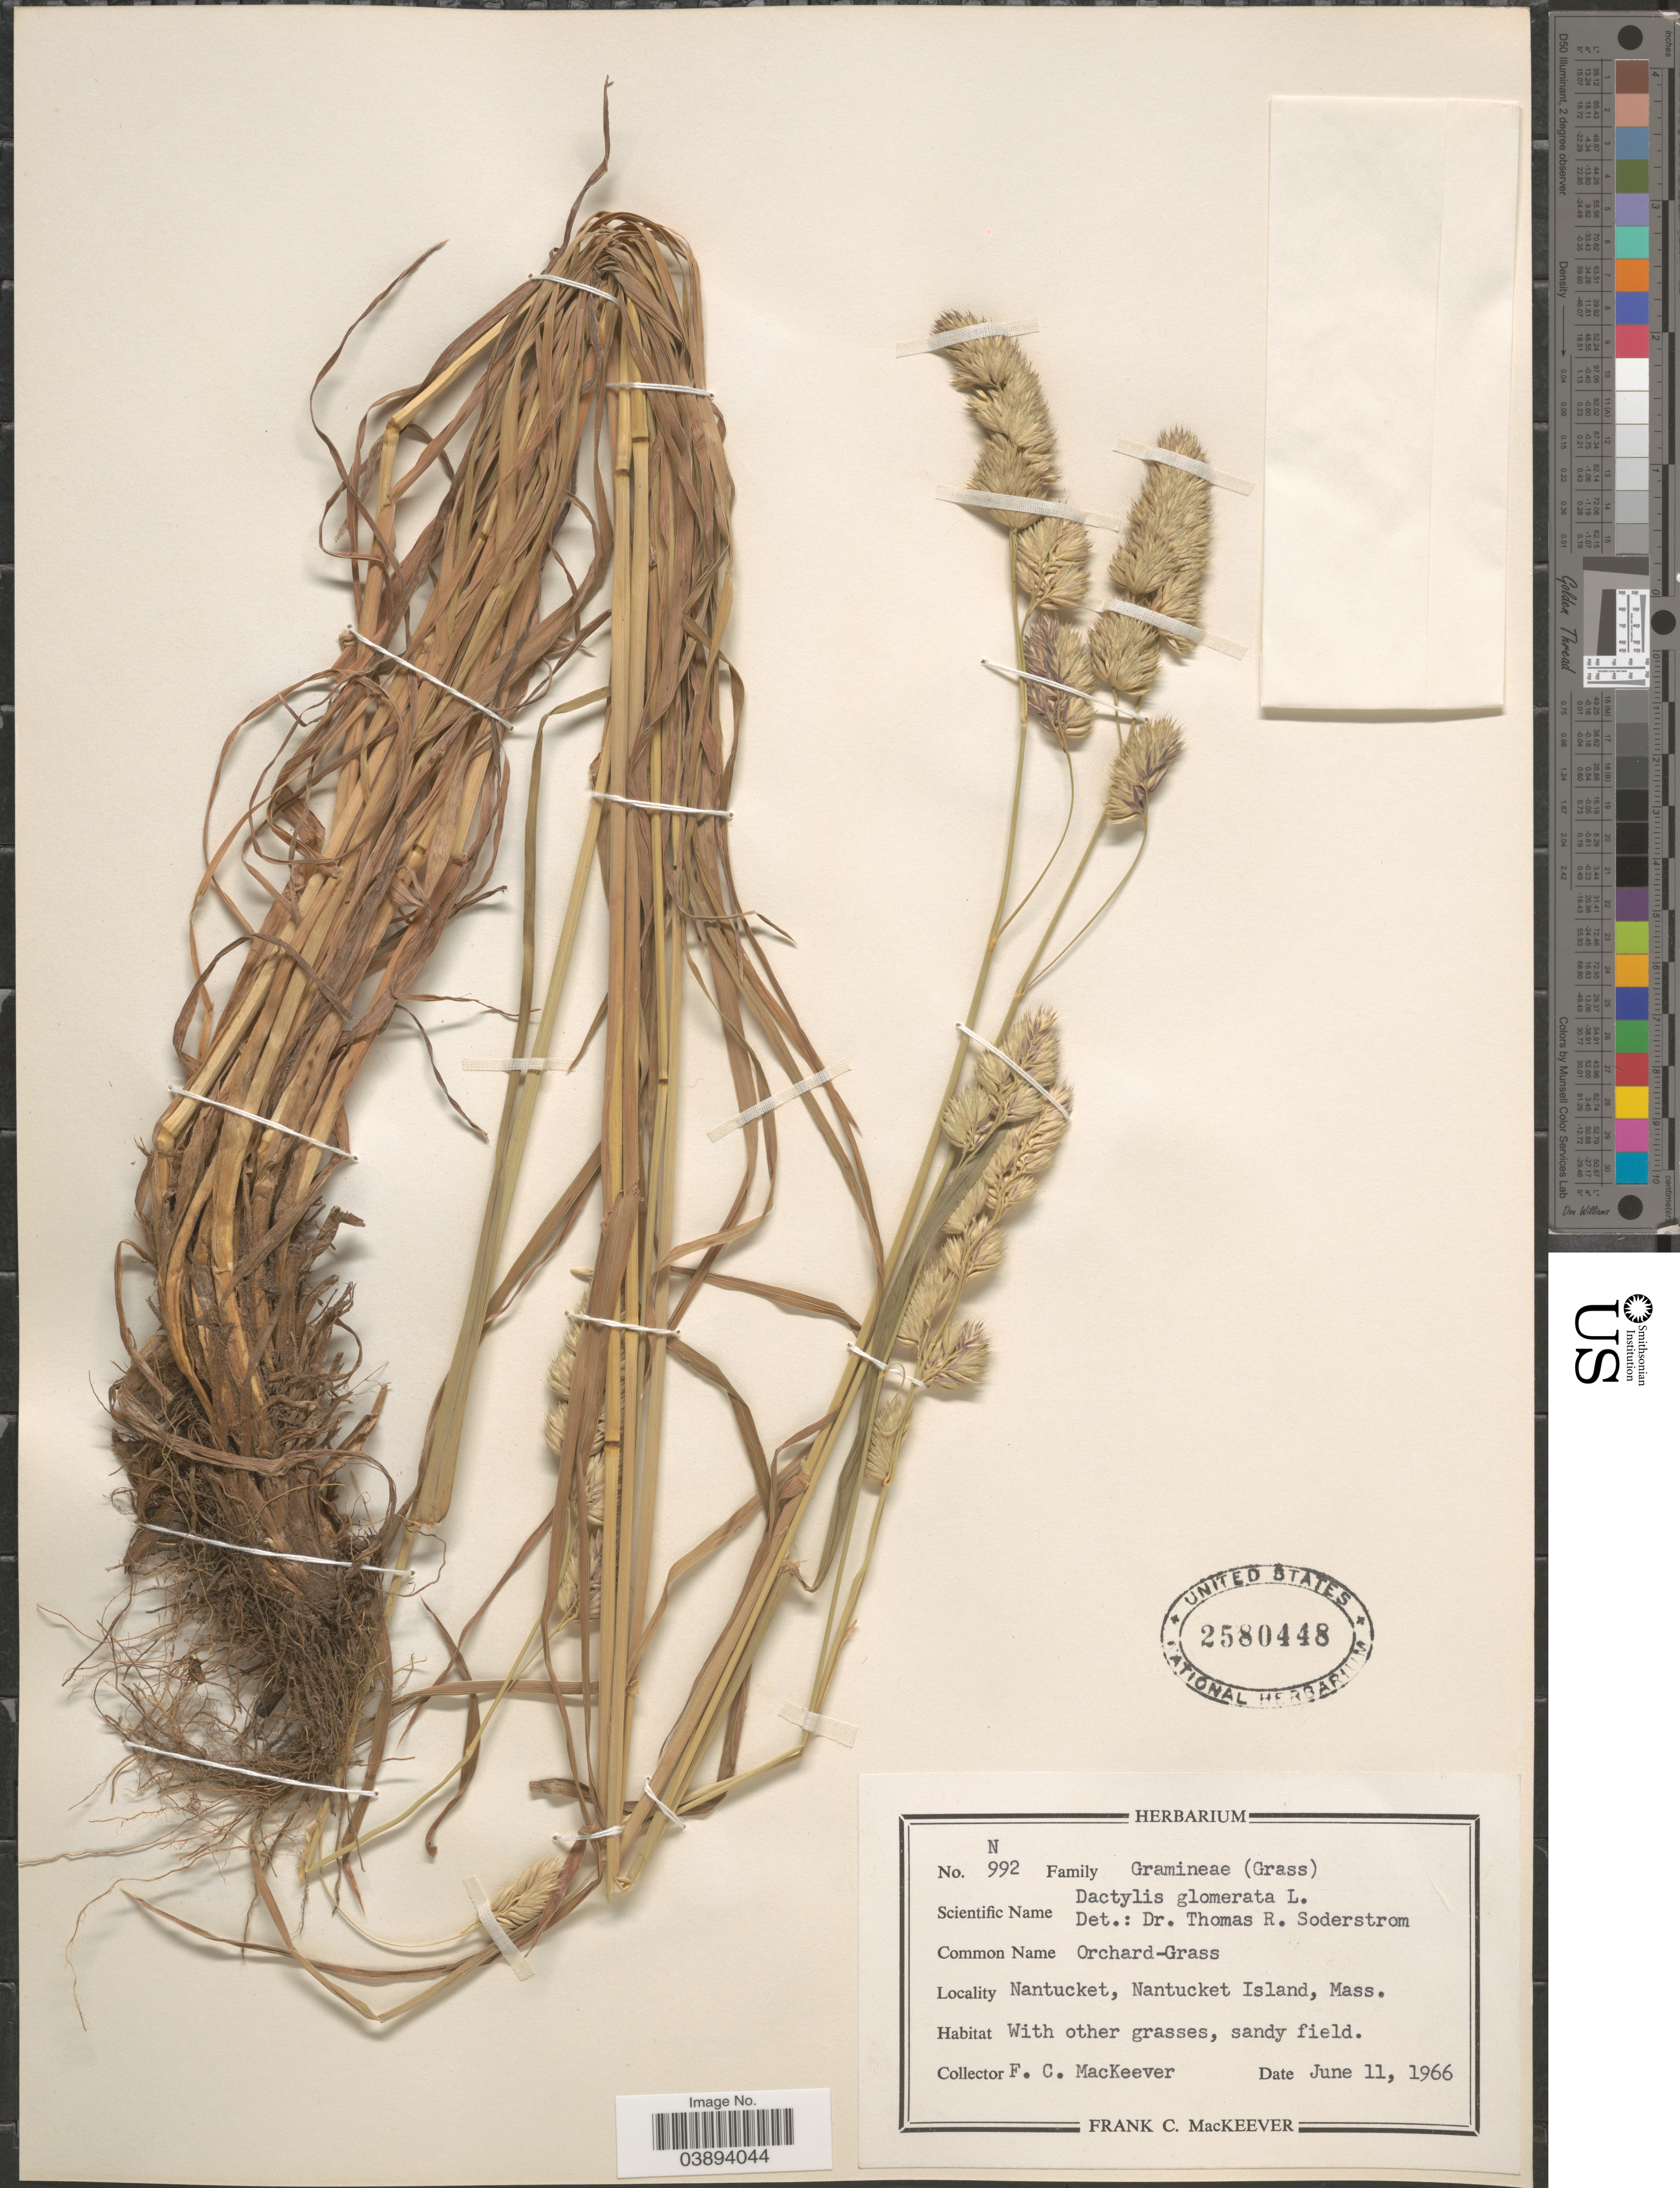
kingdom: Plantae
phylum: Tracheophyta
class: Liliopsida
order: Poales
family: Poaceae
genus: Dactylis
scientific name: Dactylis glomerata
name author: L.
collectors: F. C. MacKeever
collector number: N992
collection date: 1966-06-11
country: United States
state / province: Massachusetts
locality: Nantucket, Nantucket Island.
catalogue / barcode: US 2580448